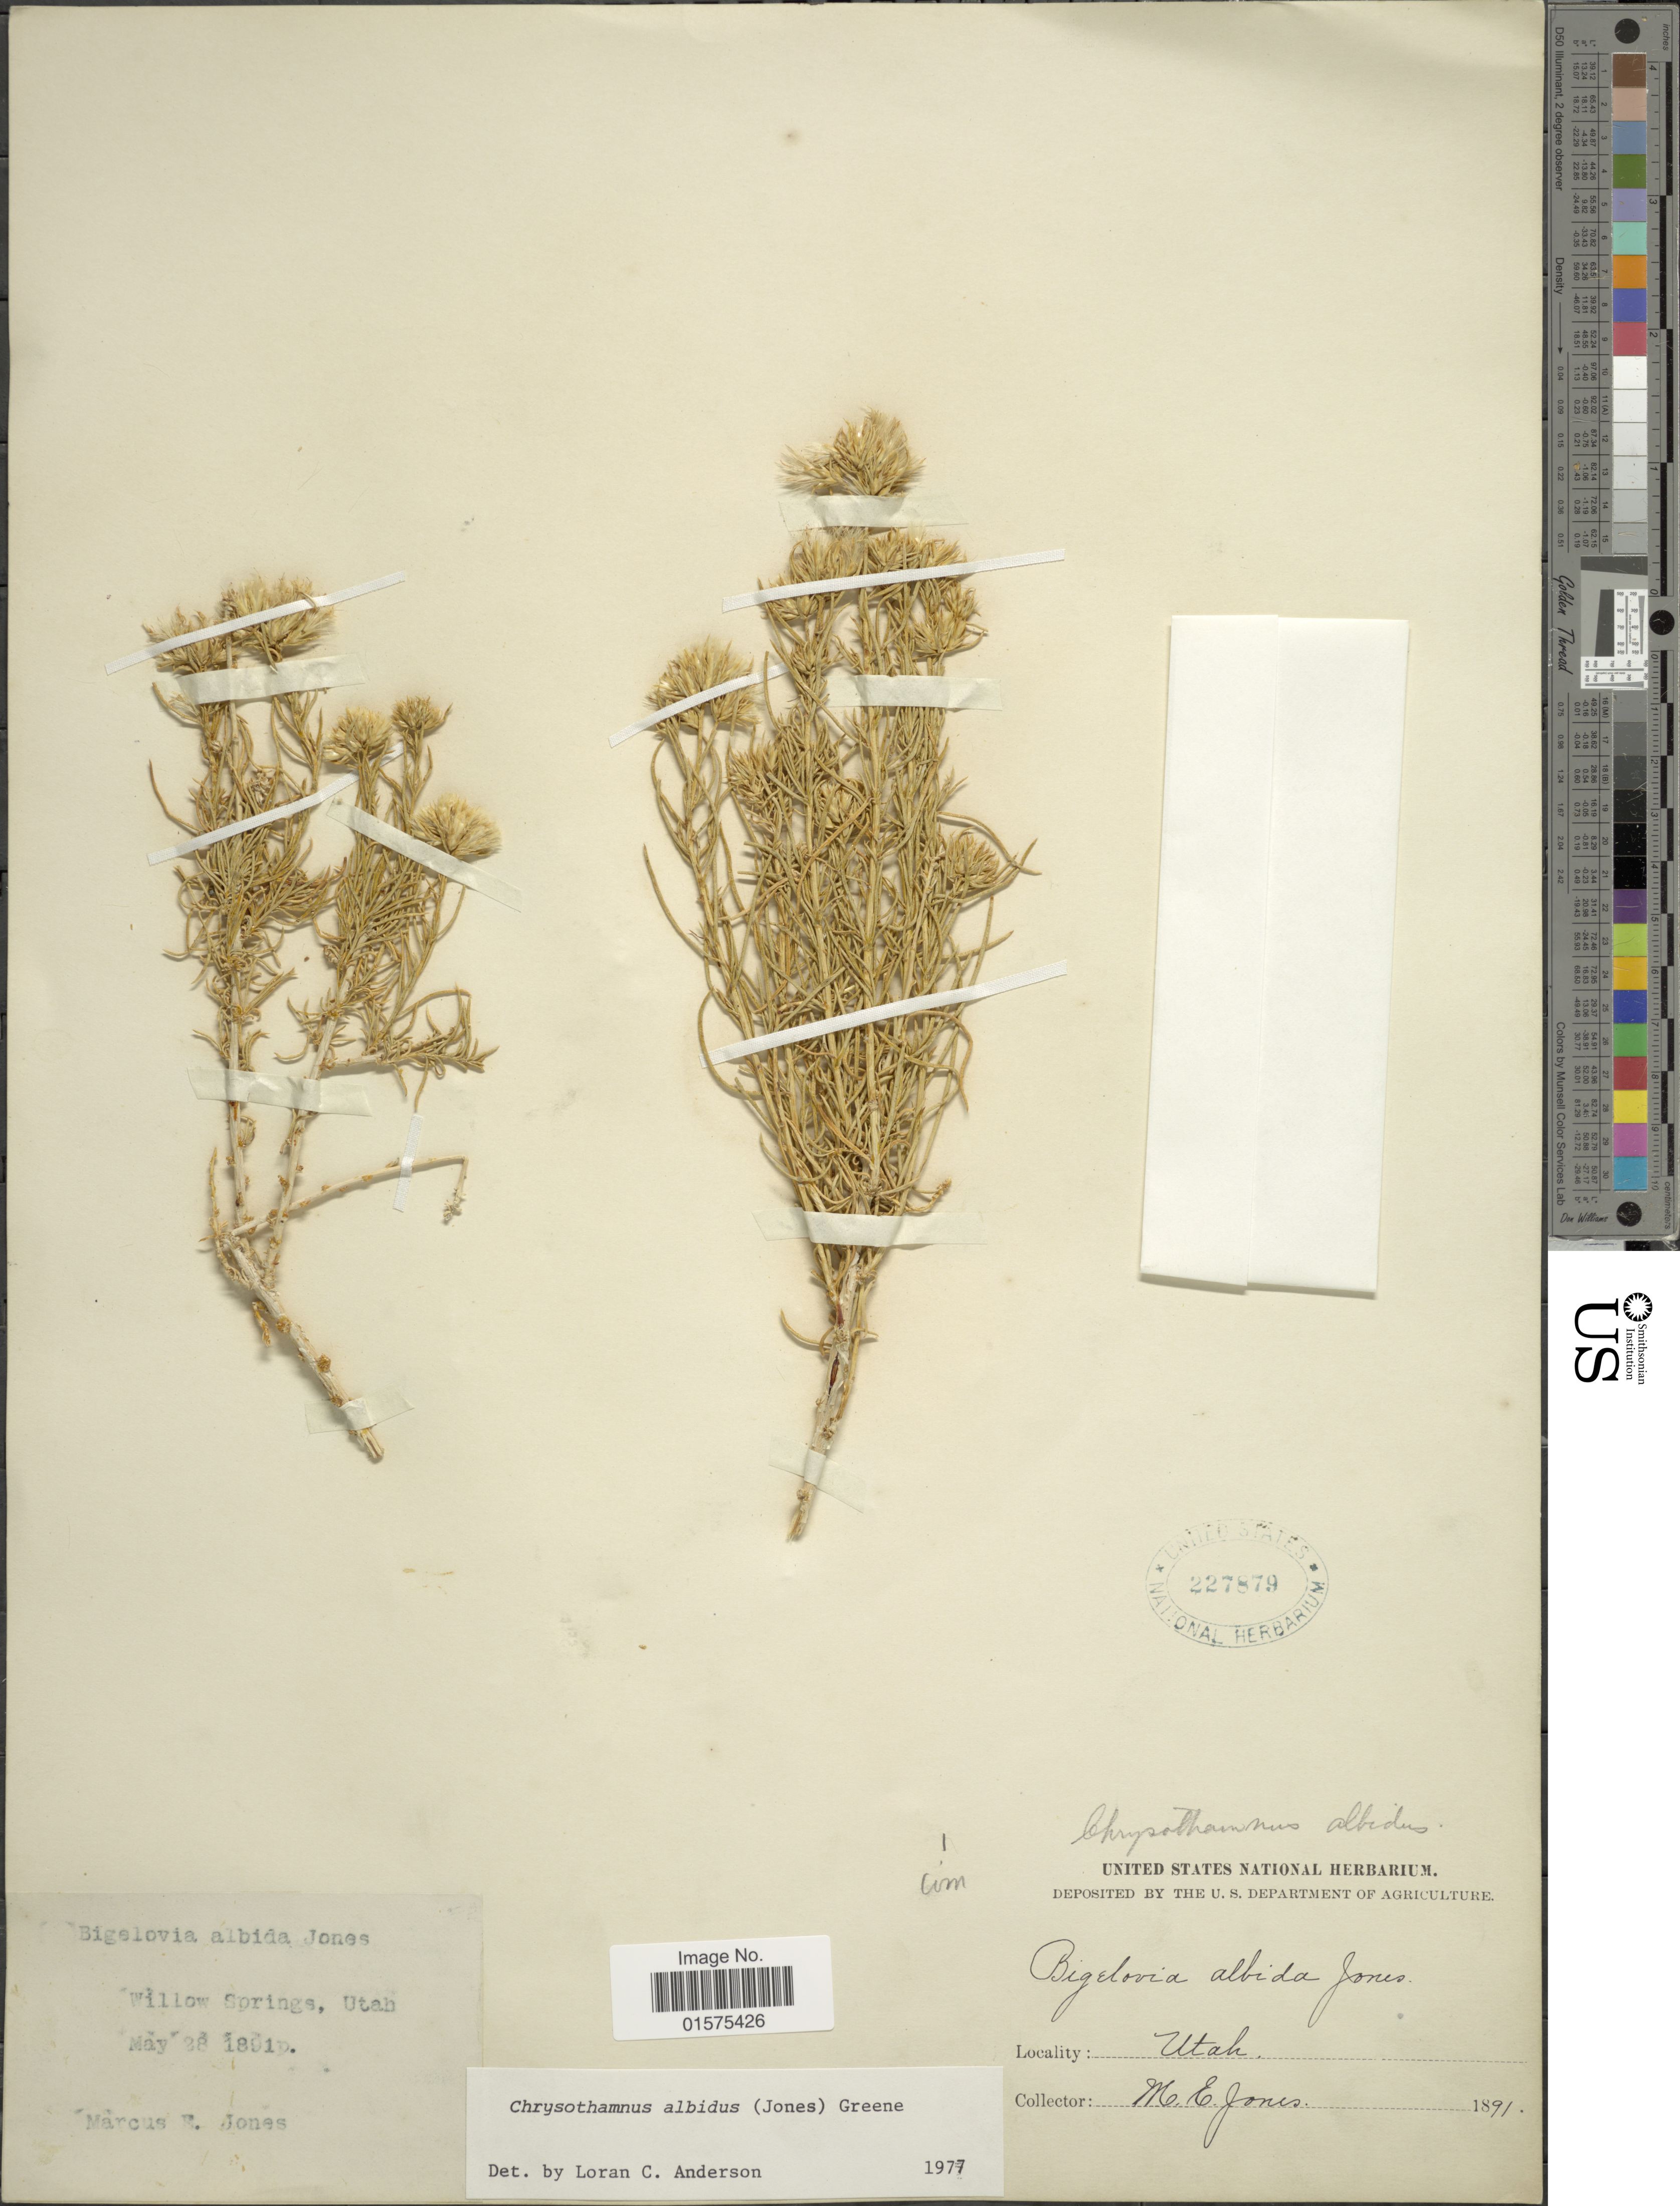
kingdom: Plantae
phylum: Tracheophyta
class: Magnoliopsida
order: Asterales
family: Asteraceae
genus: Ericameria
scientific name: Ericameria albida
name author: (M.E. Jones ex A. Gray) L.C. Anderson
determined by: Urbatsch, Lowell E., Curator (LSU), Louisiana State University (UNITED STATES)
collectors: M. E. Jones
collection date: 1891-05-28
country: United States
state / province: Utah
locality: Willow Springs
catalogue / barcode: US 227879